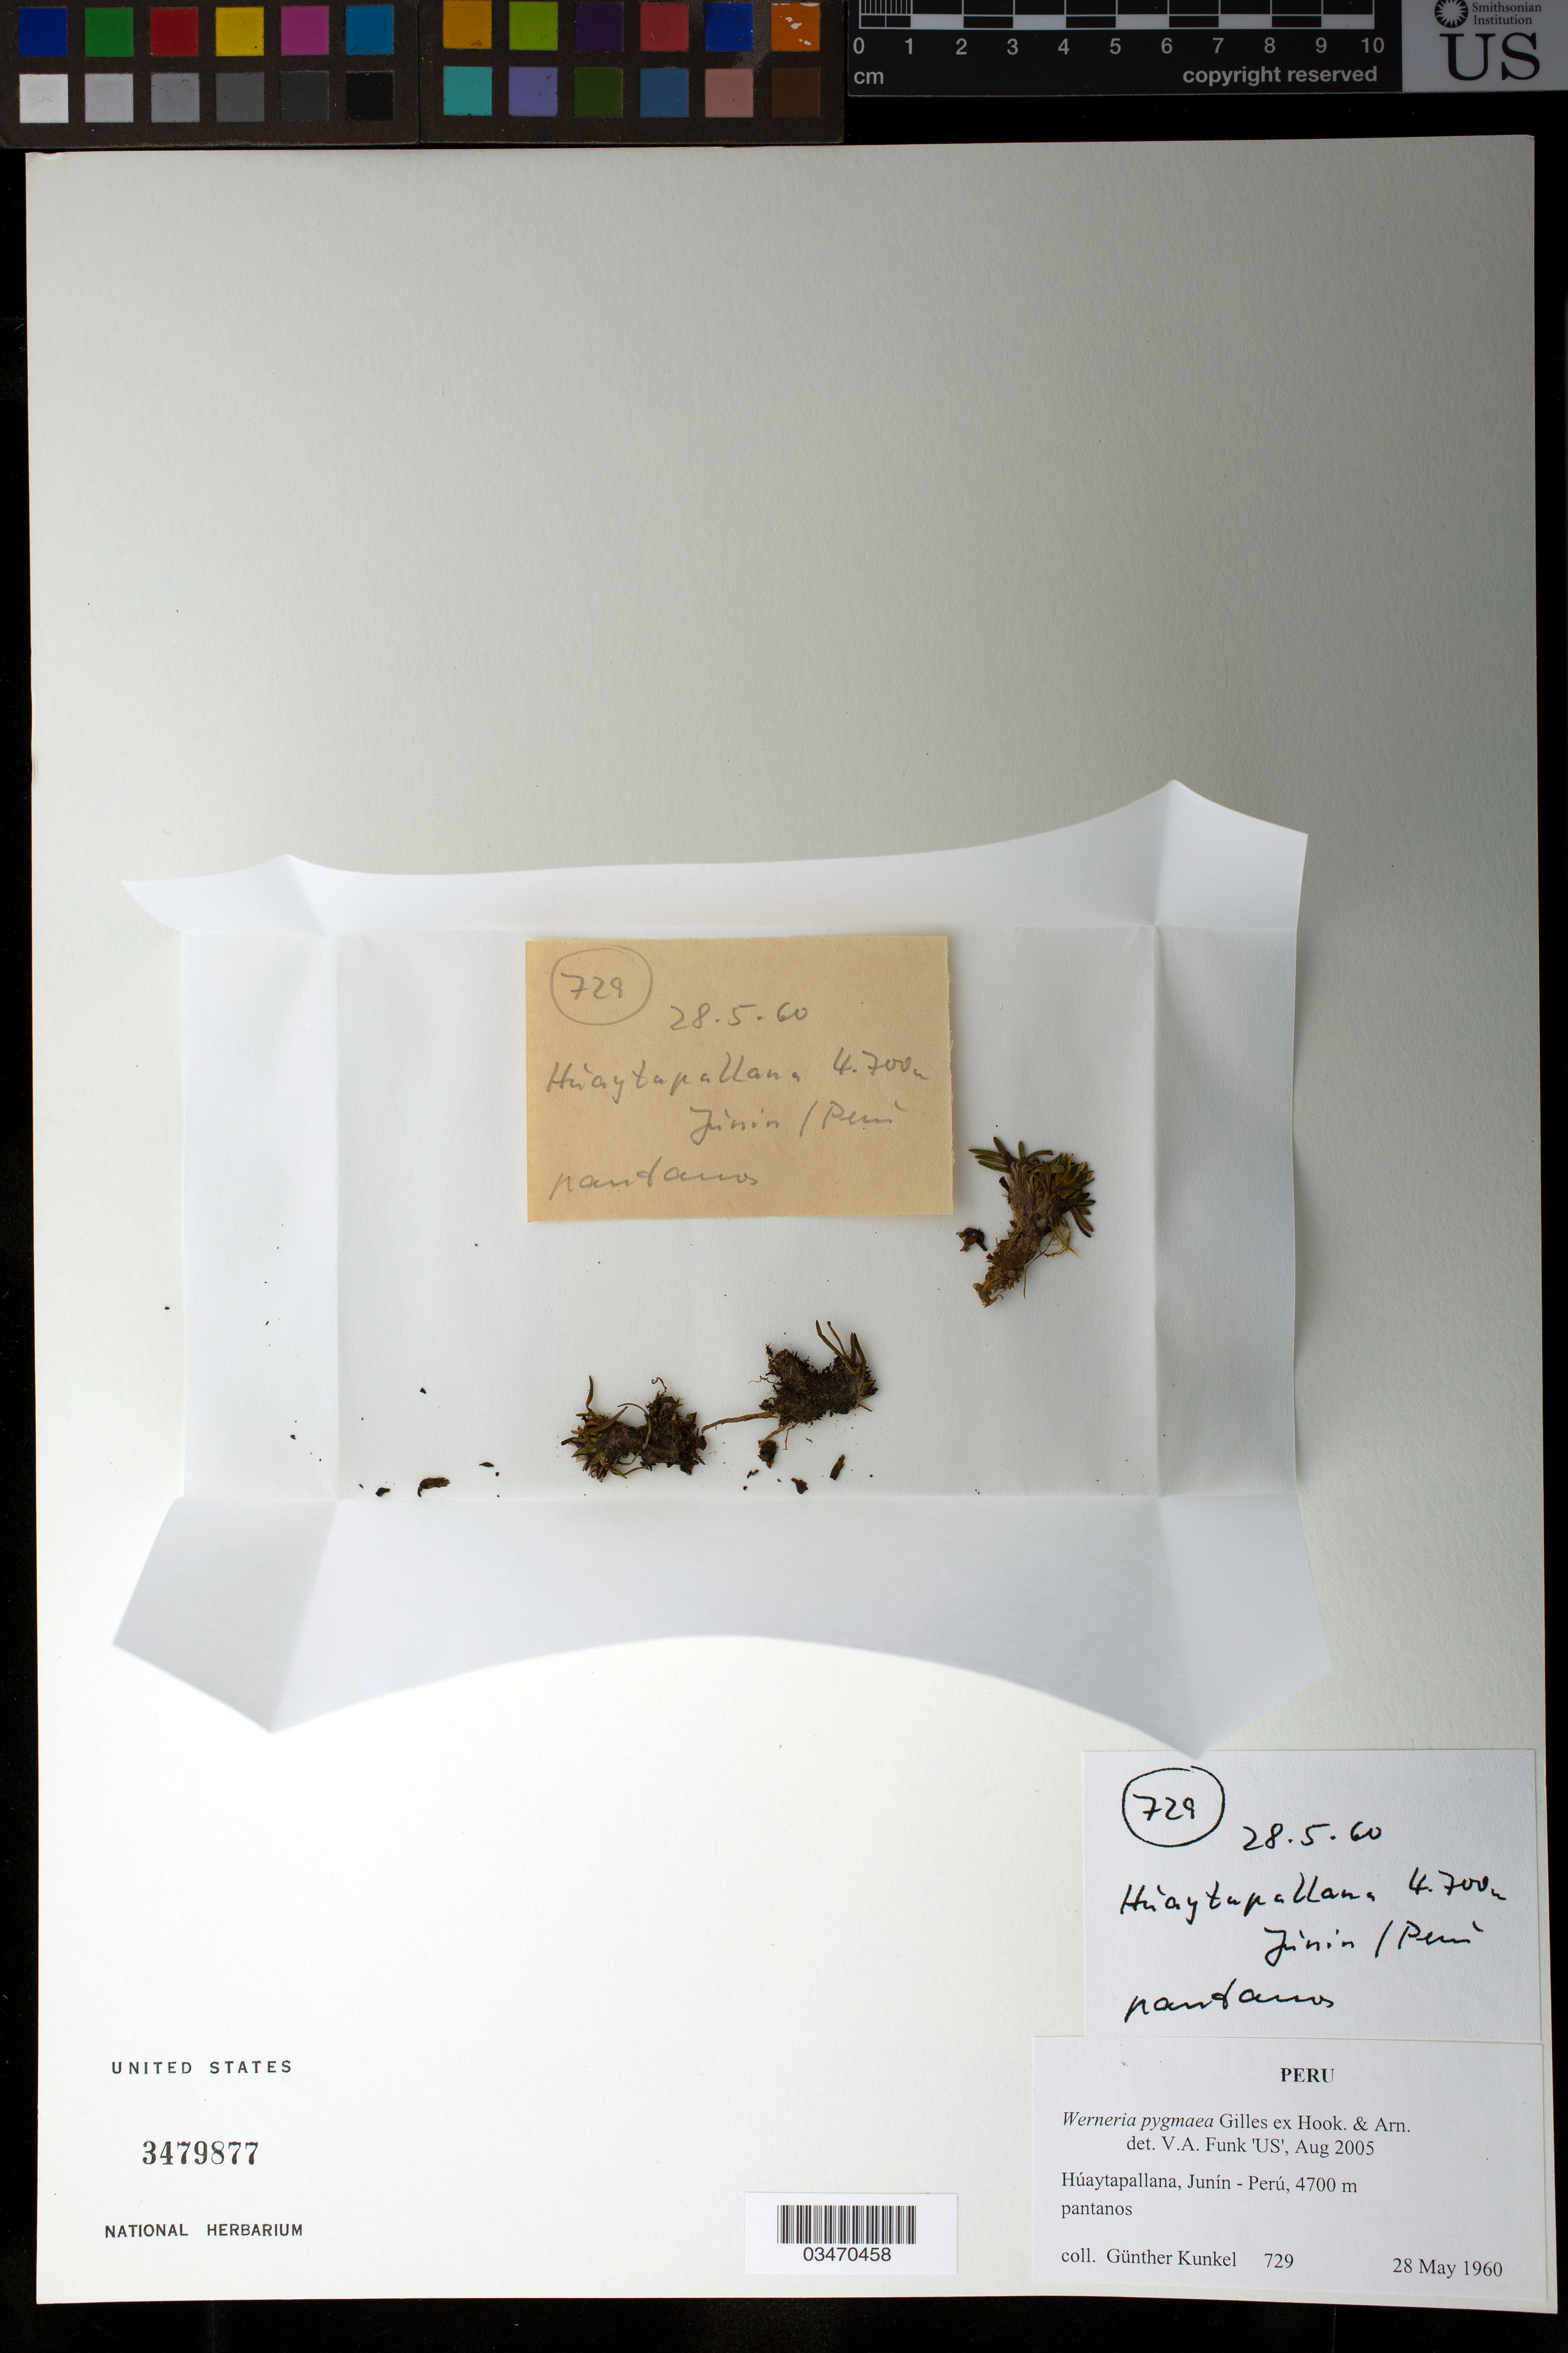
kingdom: Plantae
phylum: Tracheophyta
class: Magnoliopsida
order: Asterales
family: Asteraceae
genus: Werneria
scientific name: Werneria pygmaea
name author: Gillies ex Hook. & Arn.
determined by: Funk, Vicki A., (BOT), Smithsonian Institution - National Museum of Natural History (UNITED STATES)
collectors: G. Kunkel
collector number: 729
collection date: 1960-05-28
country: Peru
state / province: Junín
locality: Huayatapallana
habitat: Pantanos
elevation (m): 4700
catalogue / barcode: US 3479877